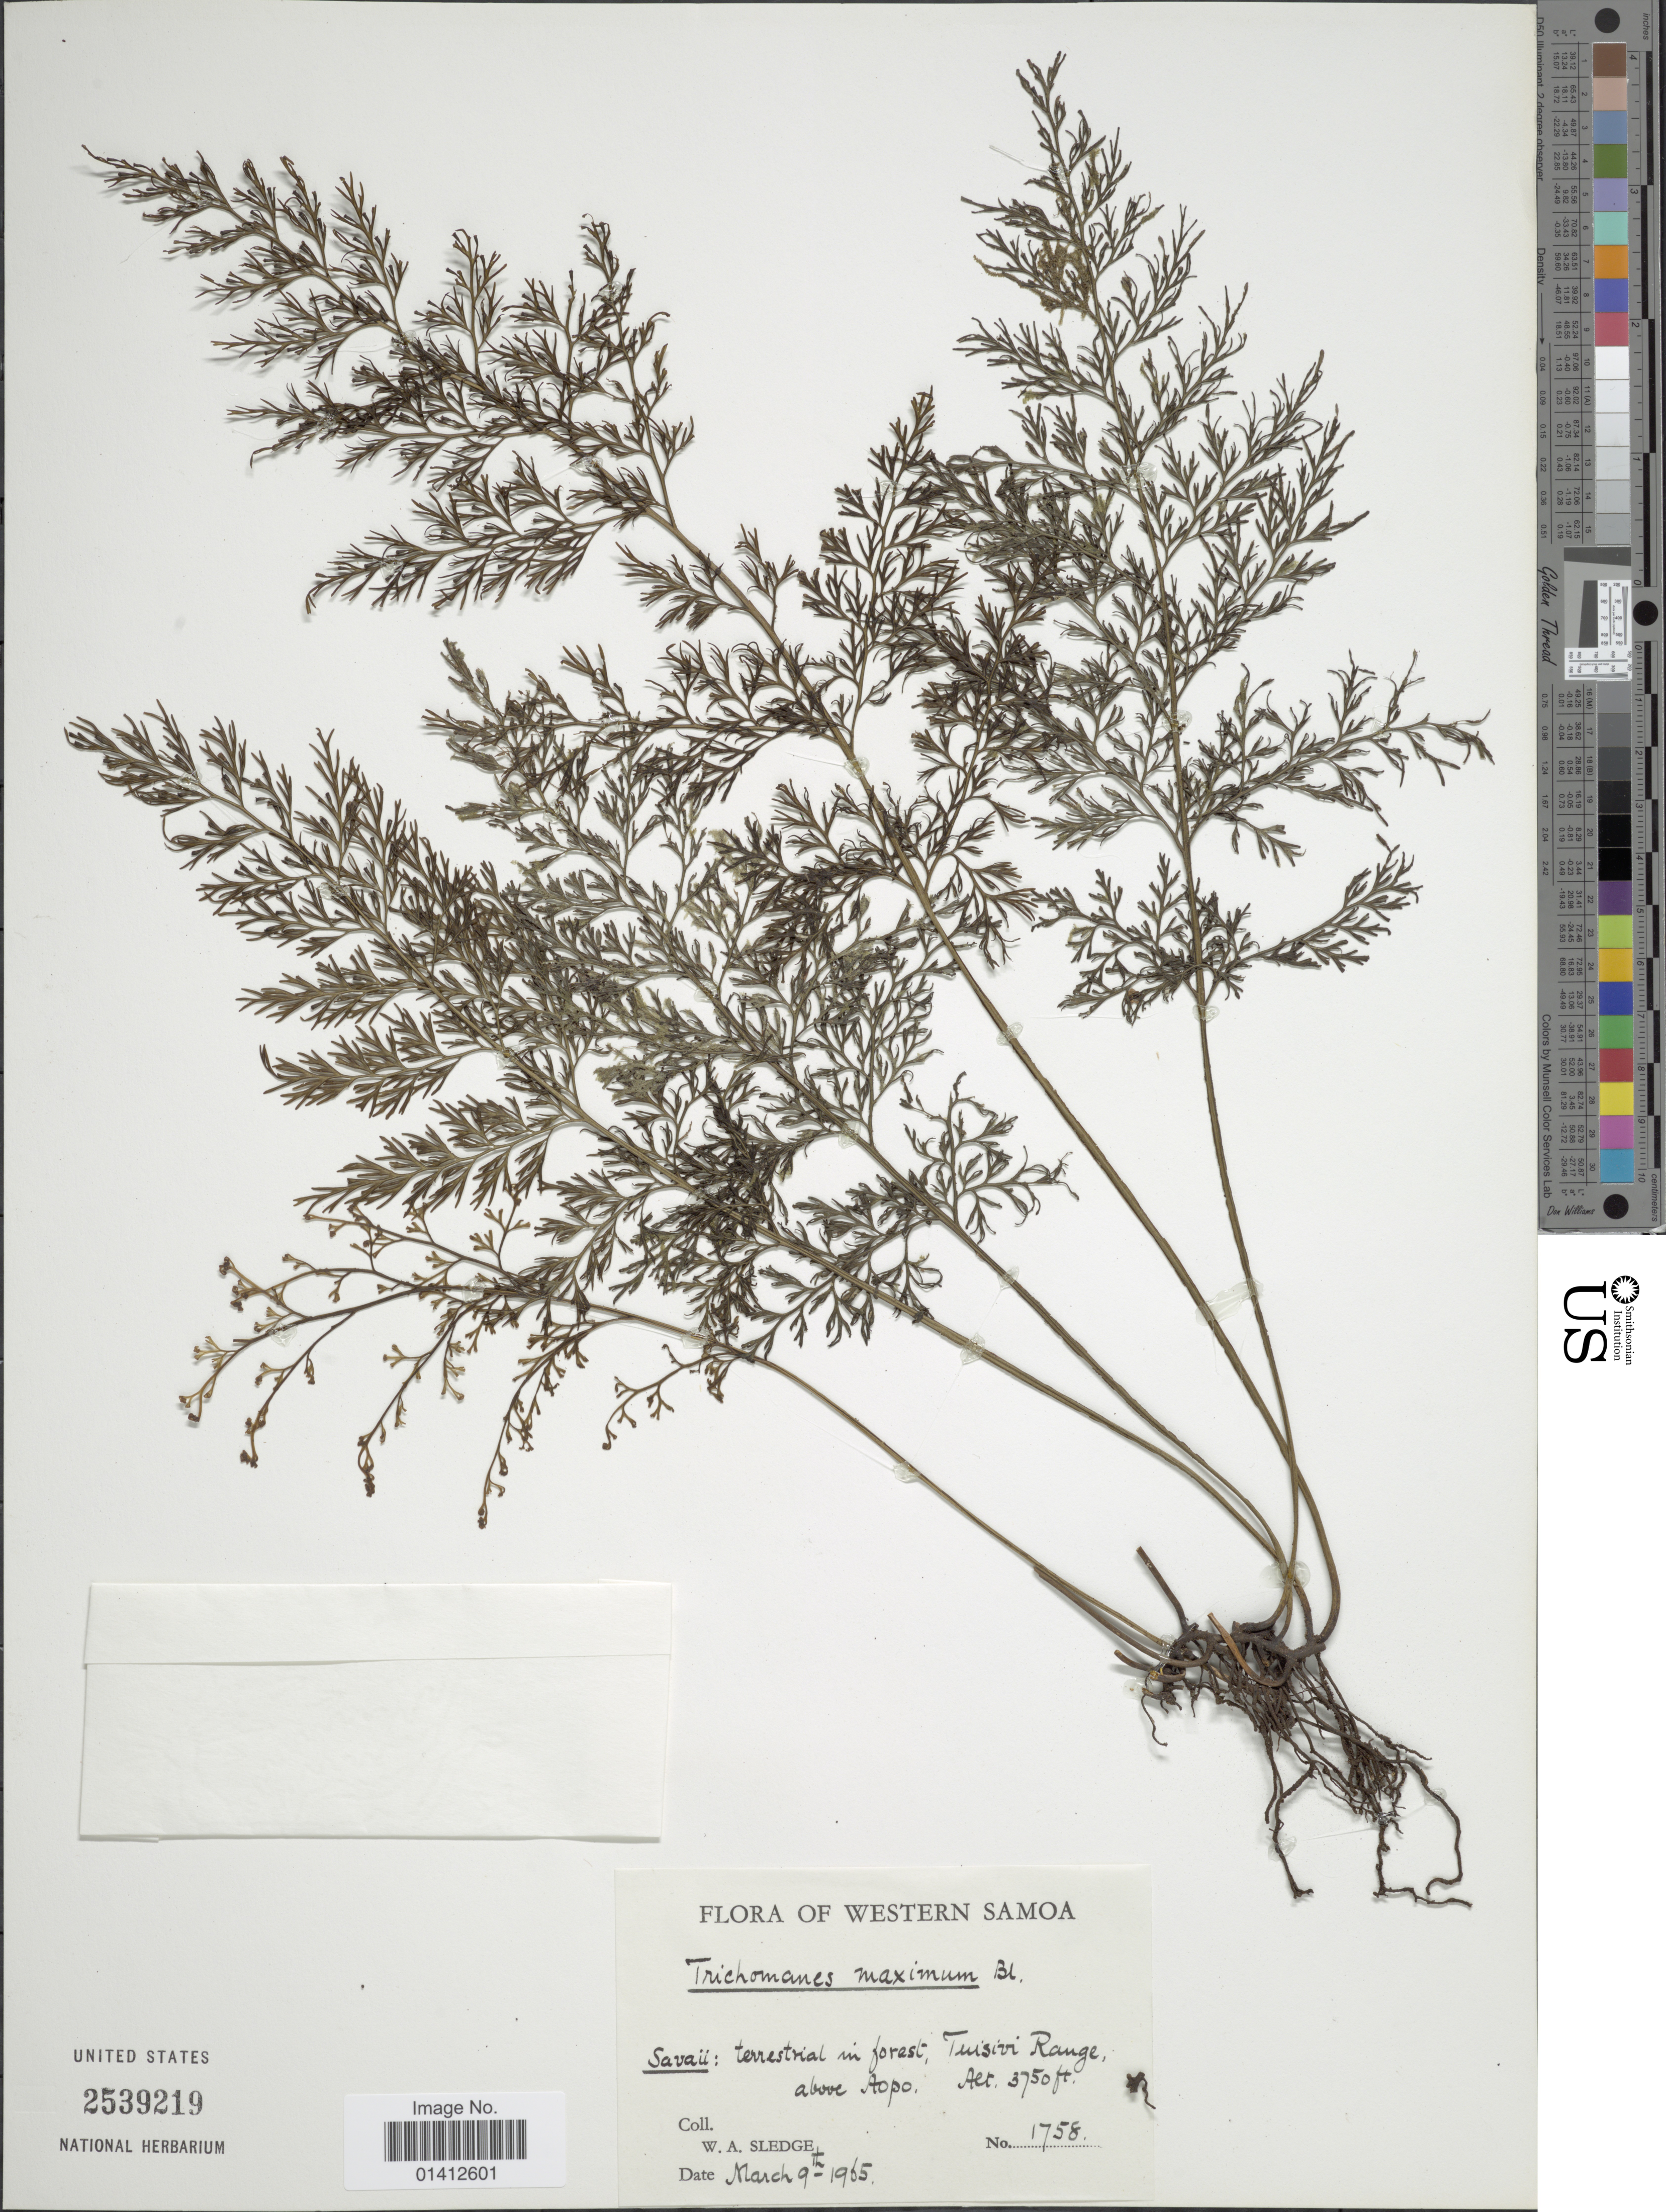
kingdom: Plantae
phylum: Tracheophyta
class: Polypodiopsida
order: Hymenophyllales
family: Hymenophyllaceae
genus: Vandenboschia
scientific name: Vandenboschia maxima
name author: (Blume) Copel.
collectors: W. A. Sledge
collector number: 1758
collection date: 1965-03-09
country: Samoa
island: Savai'i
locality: Savaii: terrestial in forest, tuisivi Range above Aopo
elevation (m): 1143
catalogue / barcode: US 2539219